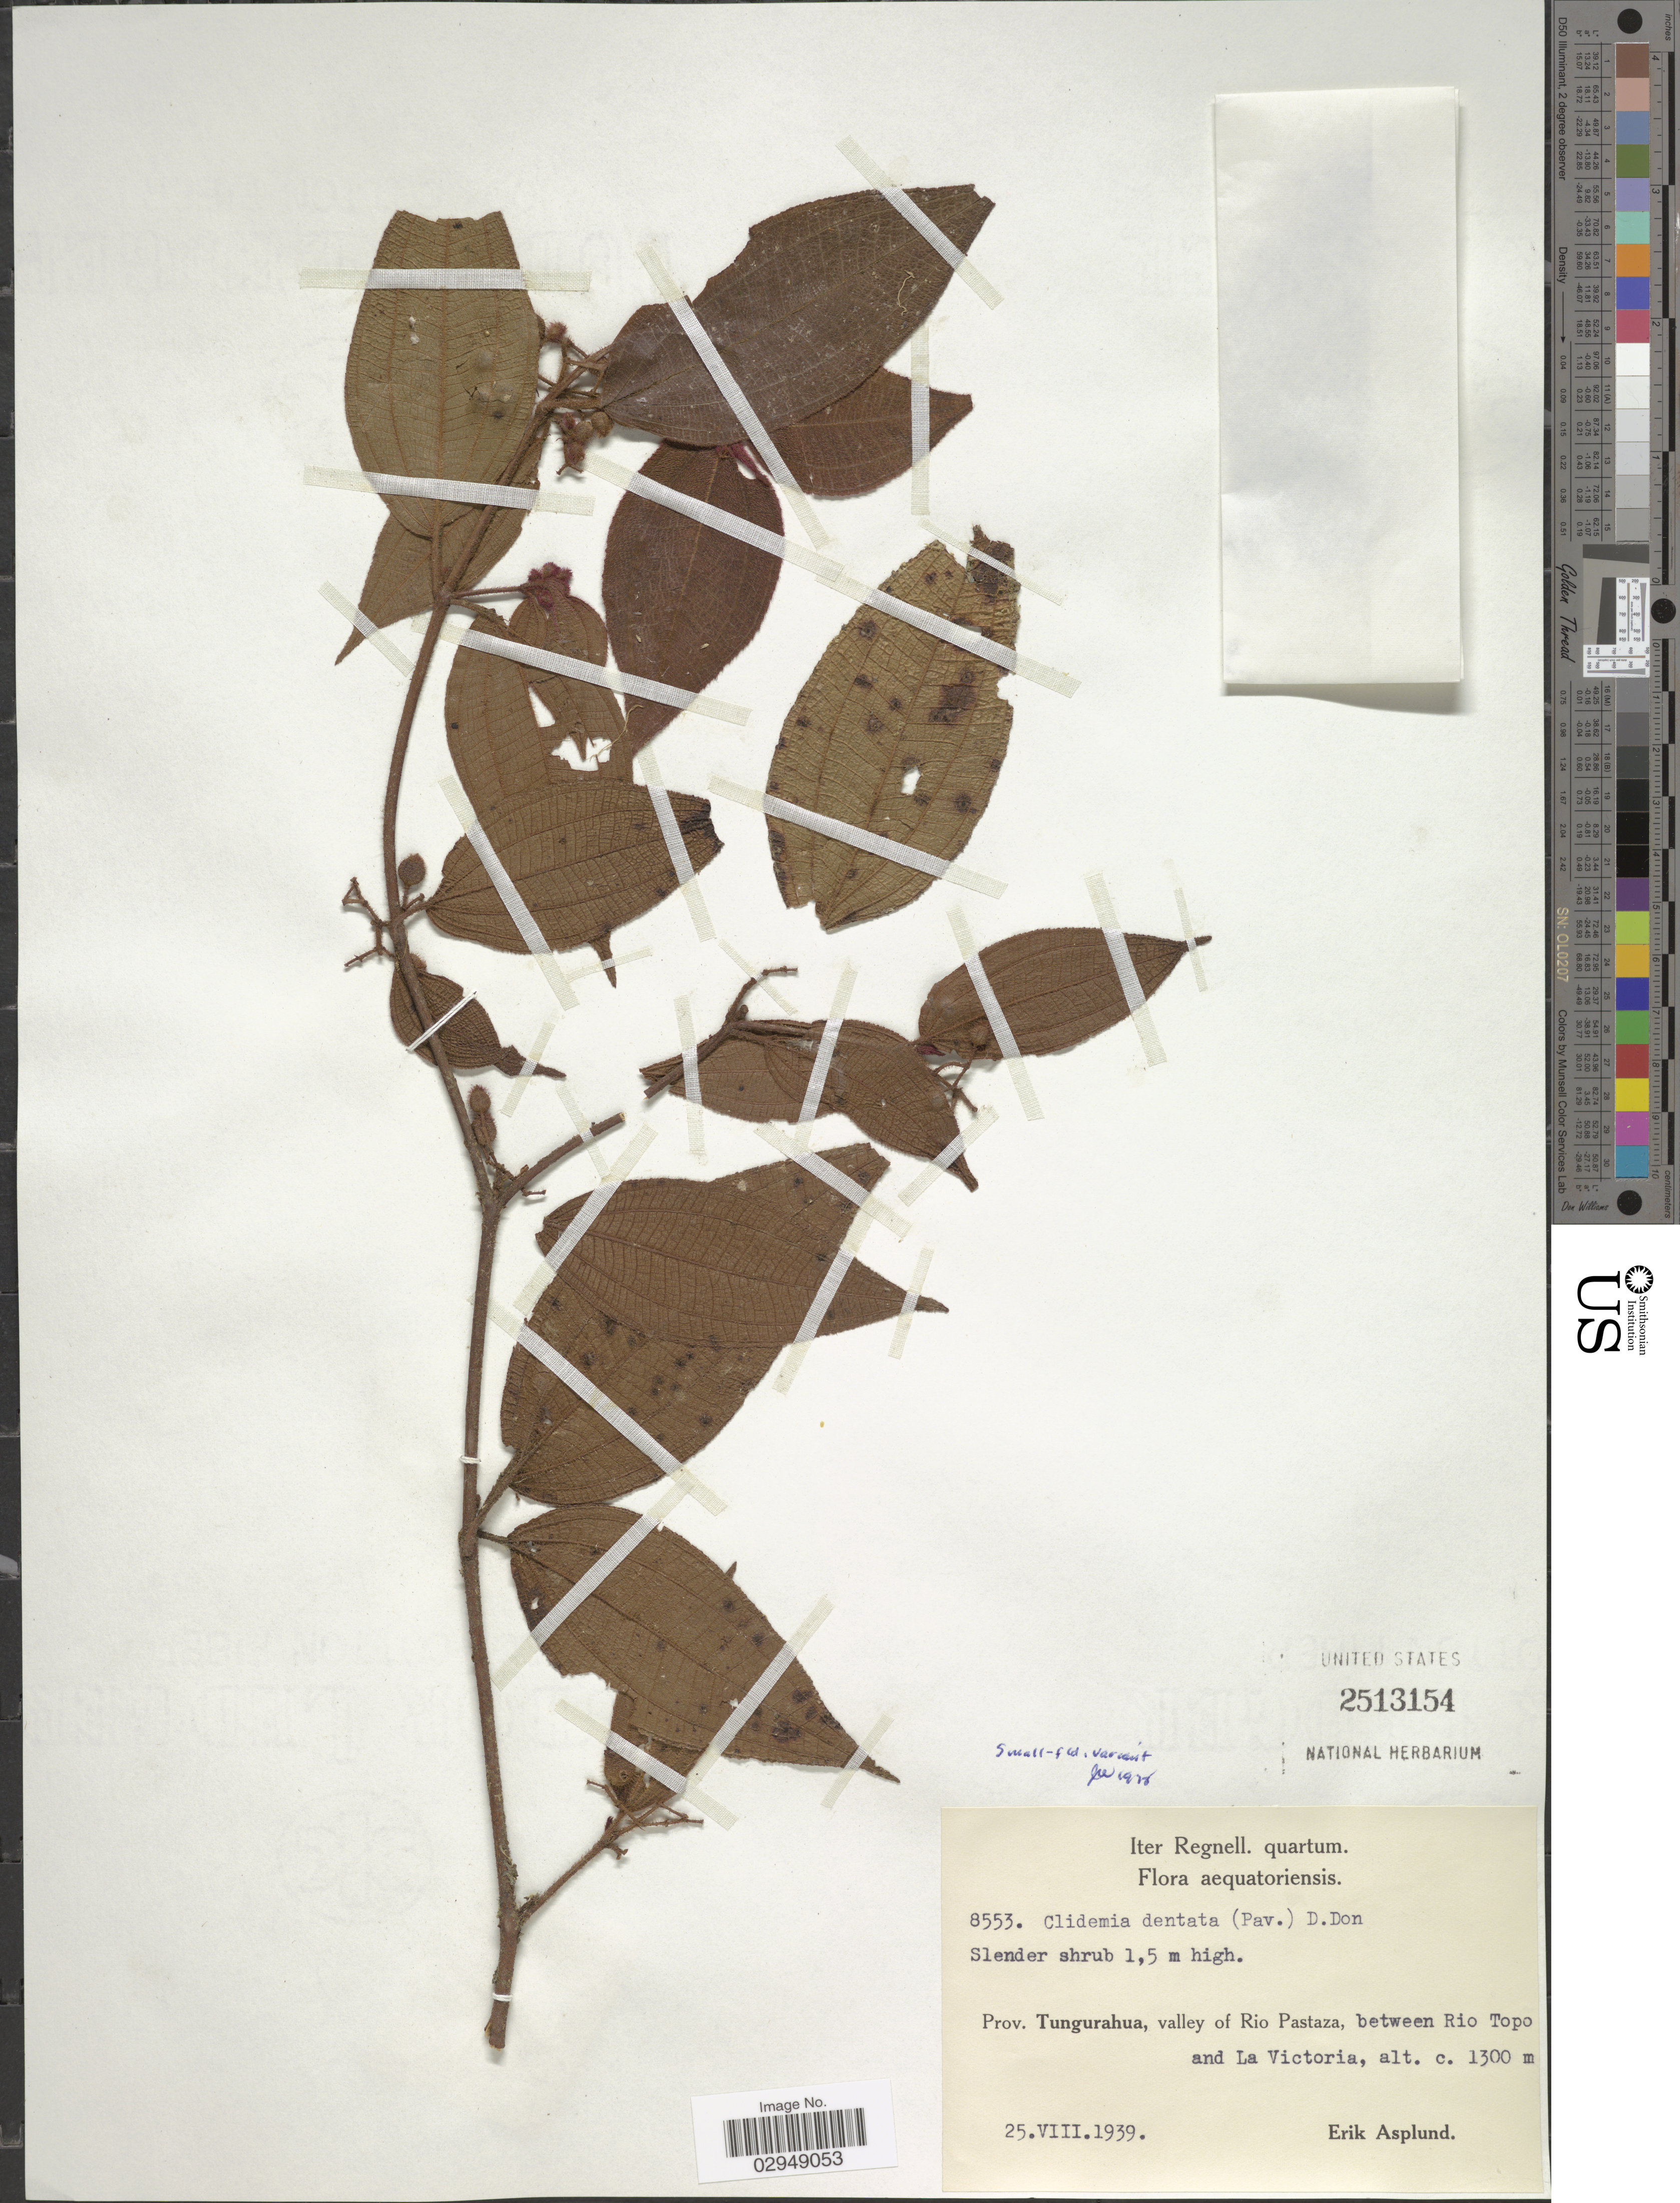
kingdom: Plantae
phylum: Tracheophyta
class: Magnoliopsida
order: Myrtales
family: Melastomataceae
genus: Clidemia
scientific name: Clidemia dentata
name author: D. Don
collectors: E. Asplund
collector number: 8553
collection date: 1939-08-25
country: Ecuador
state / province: Tungurahua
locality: Valley of Rio Pastaza, between Rio Topo and La Victoria.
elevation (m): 1300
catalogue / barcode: US 2513154